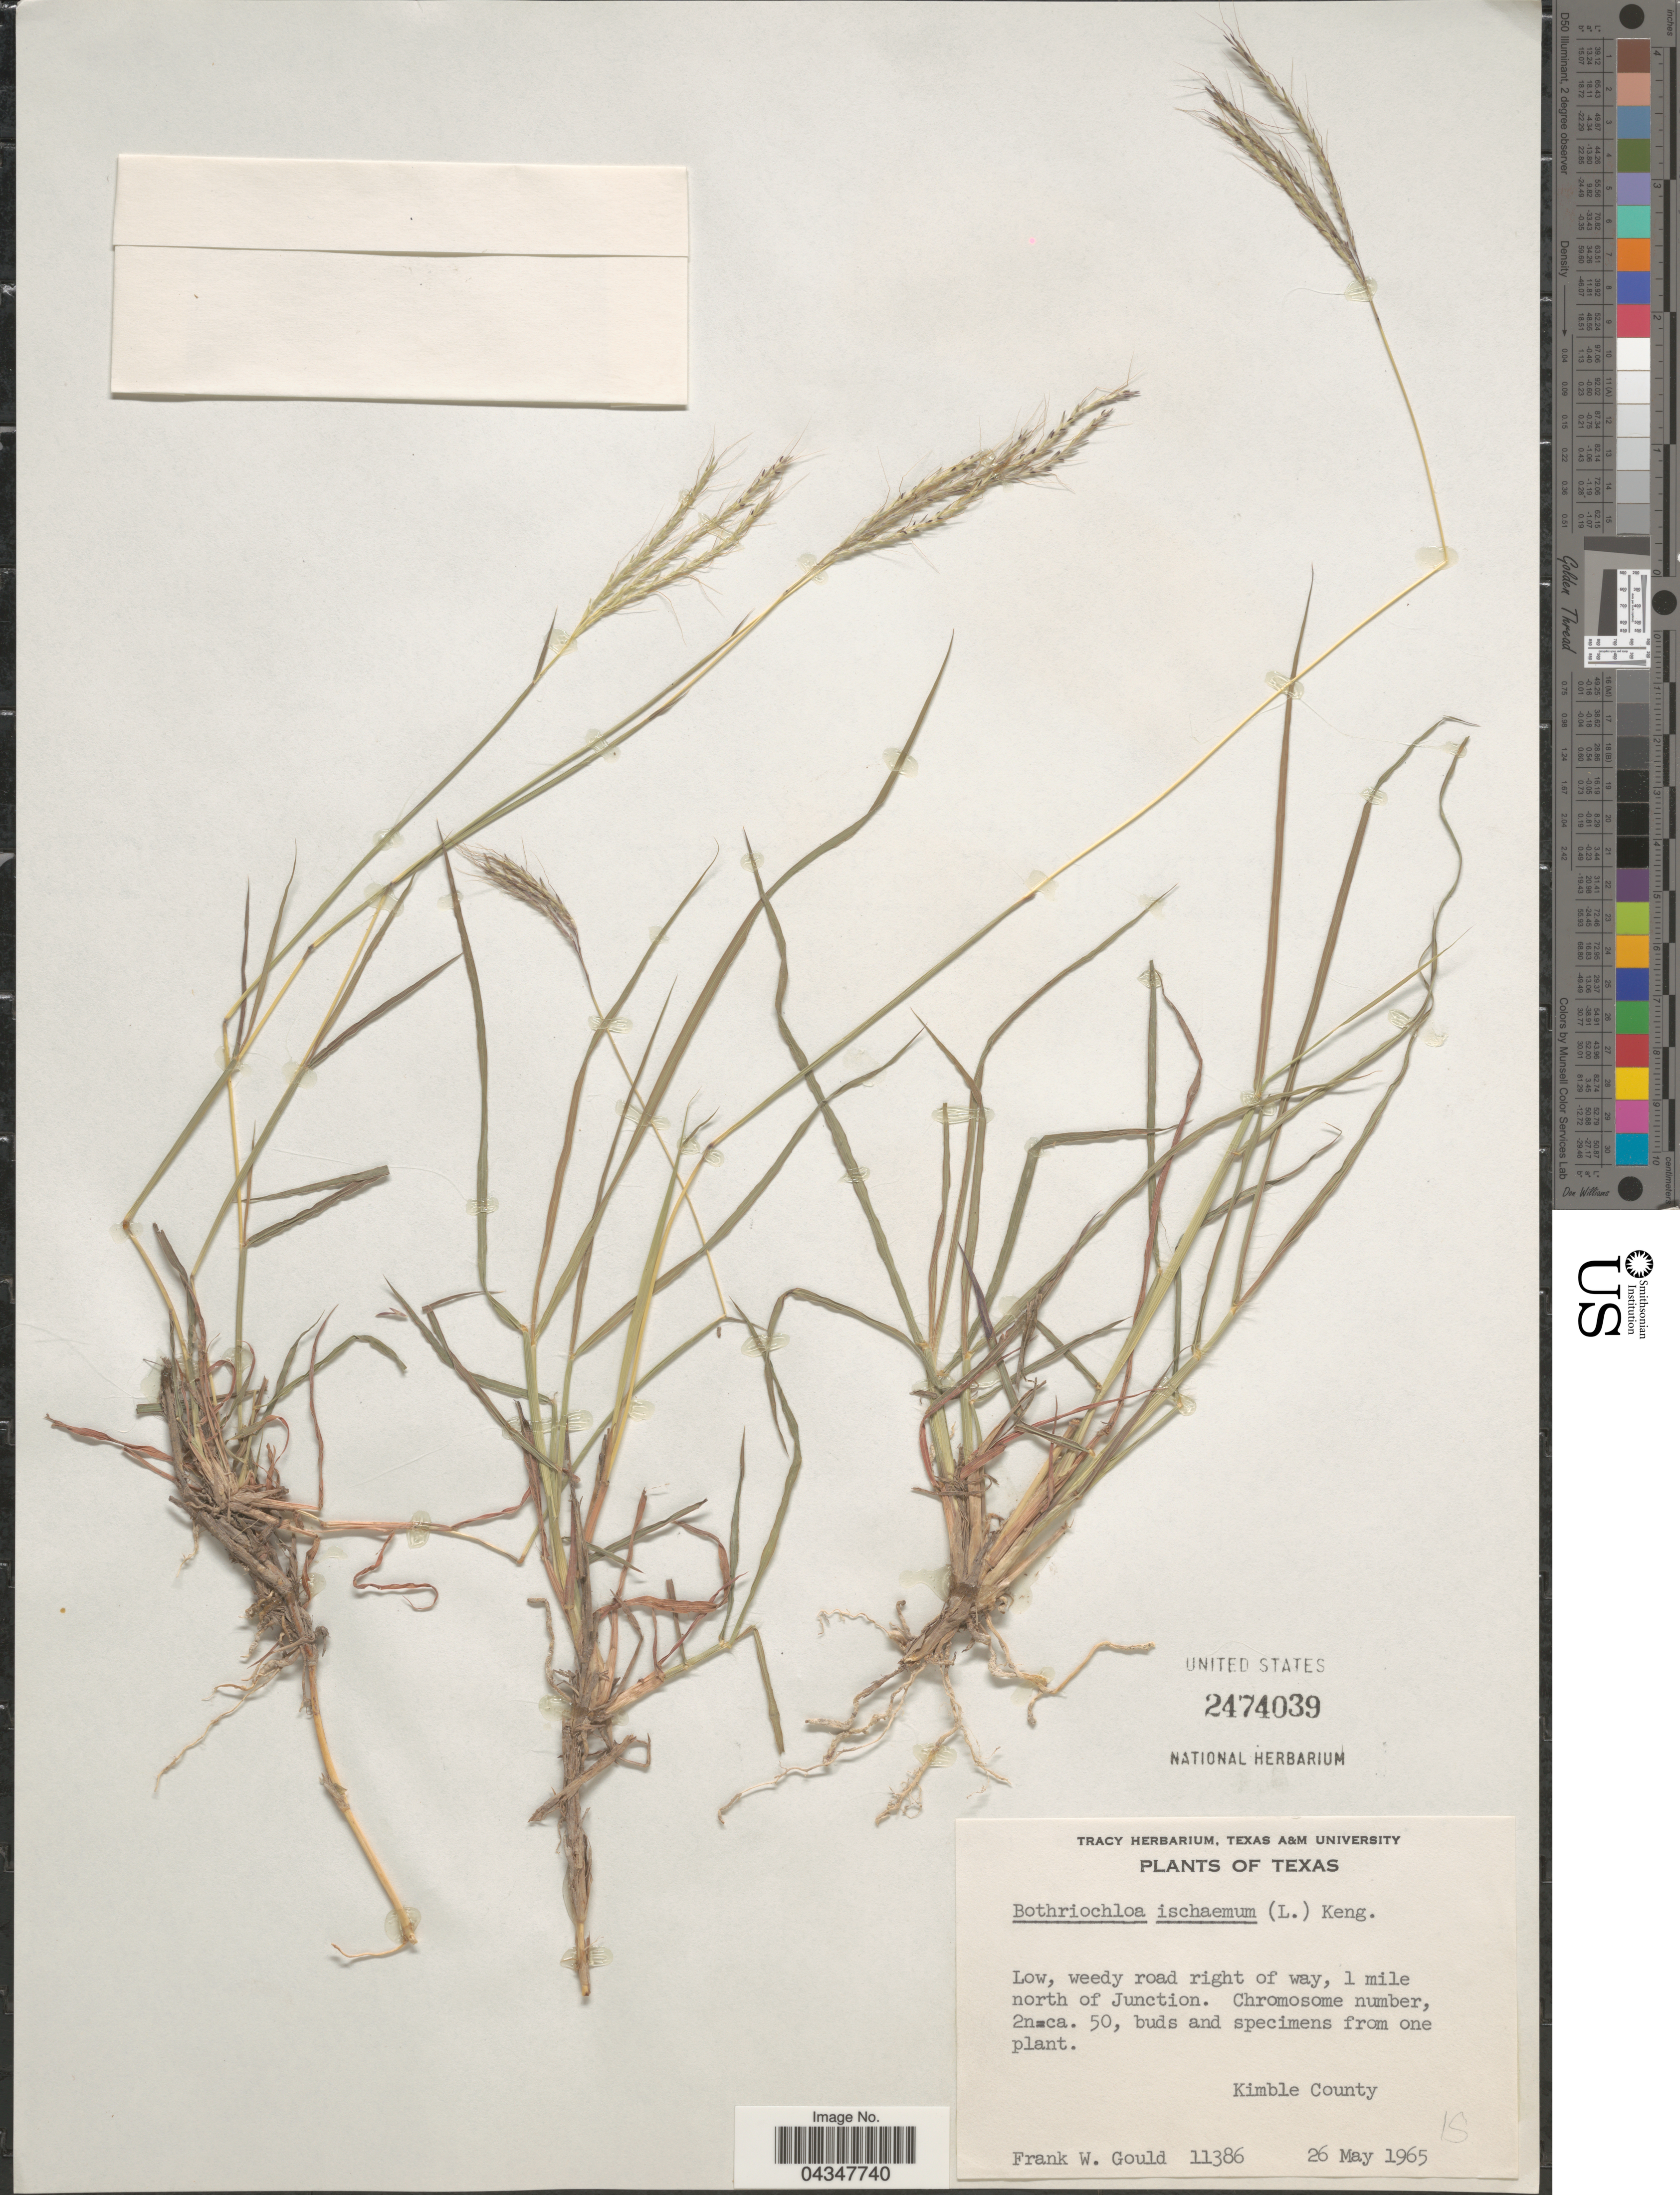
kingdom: Plantae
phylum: Tracheophyta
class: Liliopsida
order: Poales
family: Poaceae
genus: Bothriochloa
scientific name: Bothriochloa ischaemum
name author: (L.) Keng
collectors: F. W. Gould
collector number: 11386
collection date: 1965-05-26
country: United States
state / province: Texas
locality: Low, weedy road right of way, 1 mile north of Junction. Kimble County.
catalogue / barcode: US 2474039